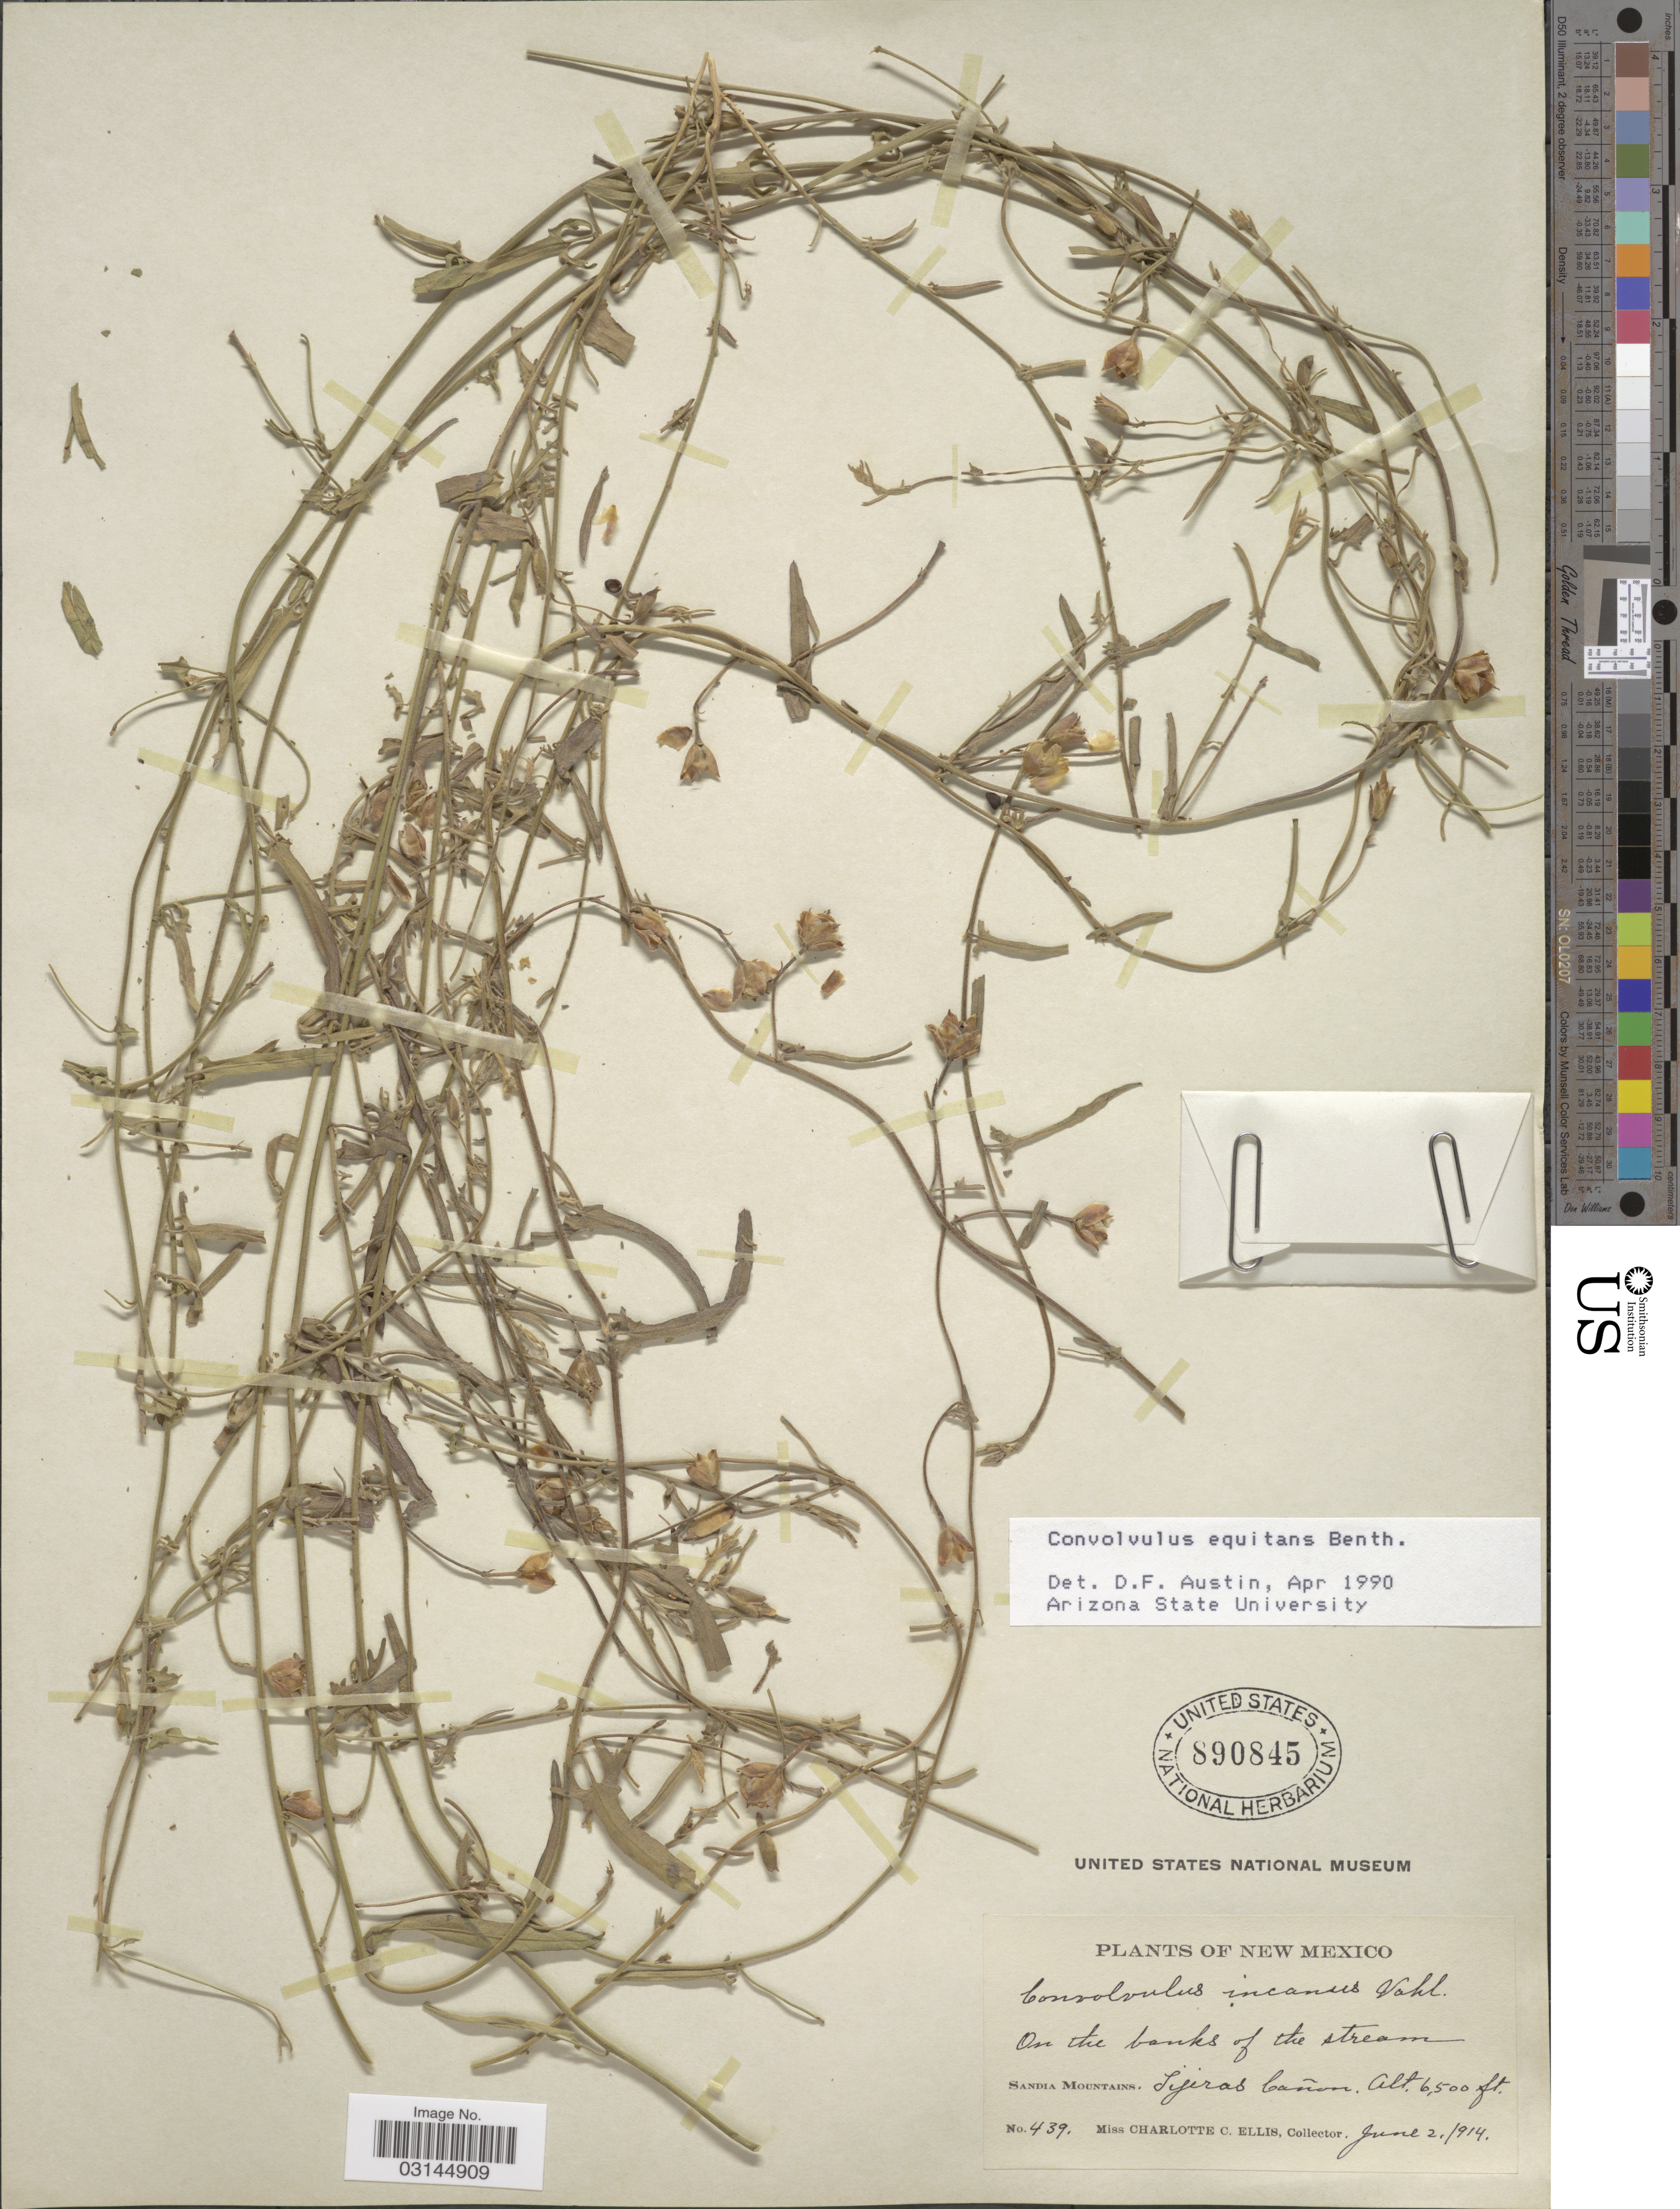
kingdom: Plantae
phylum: Tracheophyta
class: Magnoliopsida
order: Solanales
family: Convolvulaceae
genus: Convolvulus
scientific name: Convolvulus equitans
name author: Benth.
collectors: C. C. Ellis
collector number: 439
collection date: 1914-06-02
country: United States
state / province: New Mexico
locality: On the banks of the stream, Sandia Mountains. Tijeras Cañon.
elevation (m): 1981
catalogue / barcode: US 890845